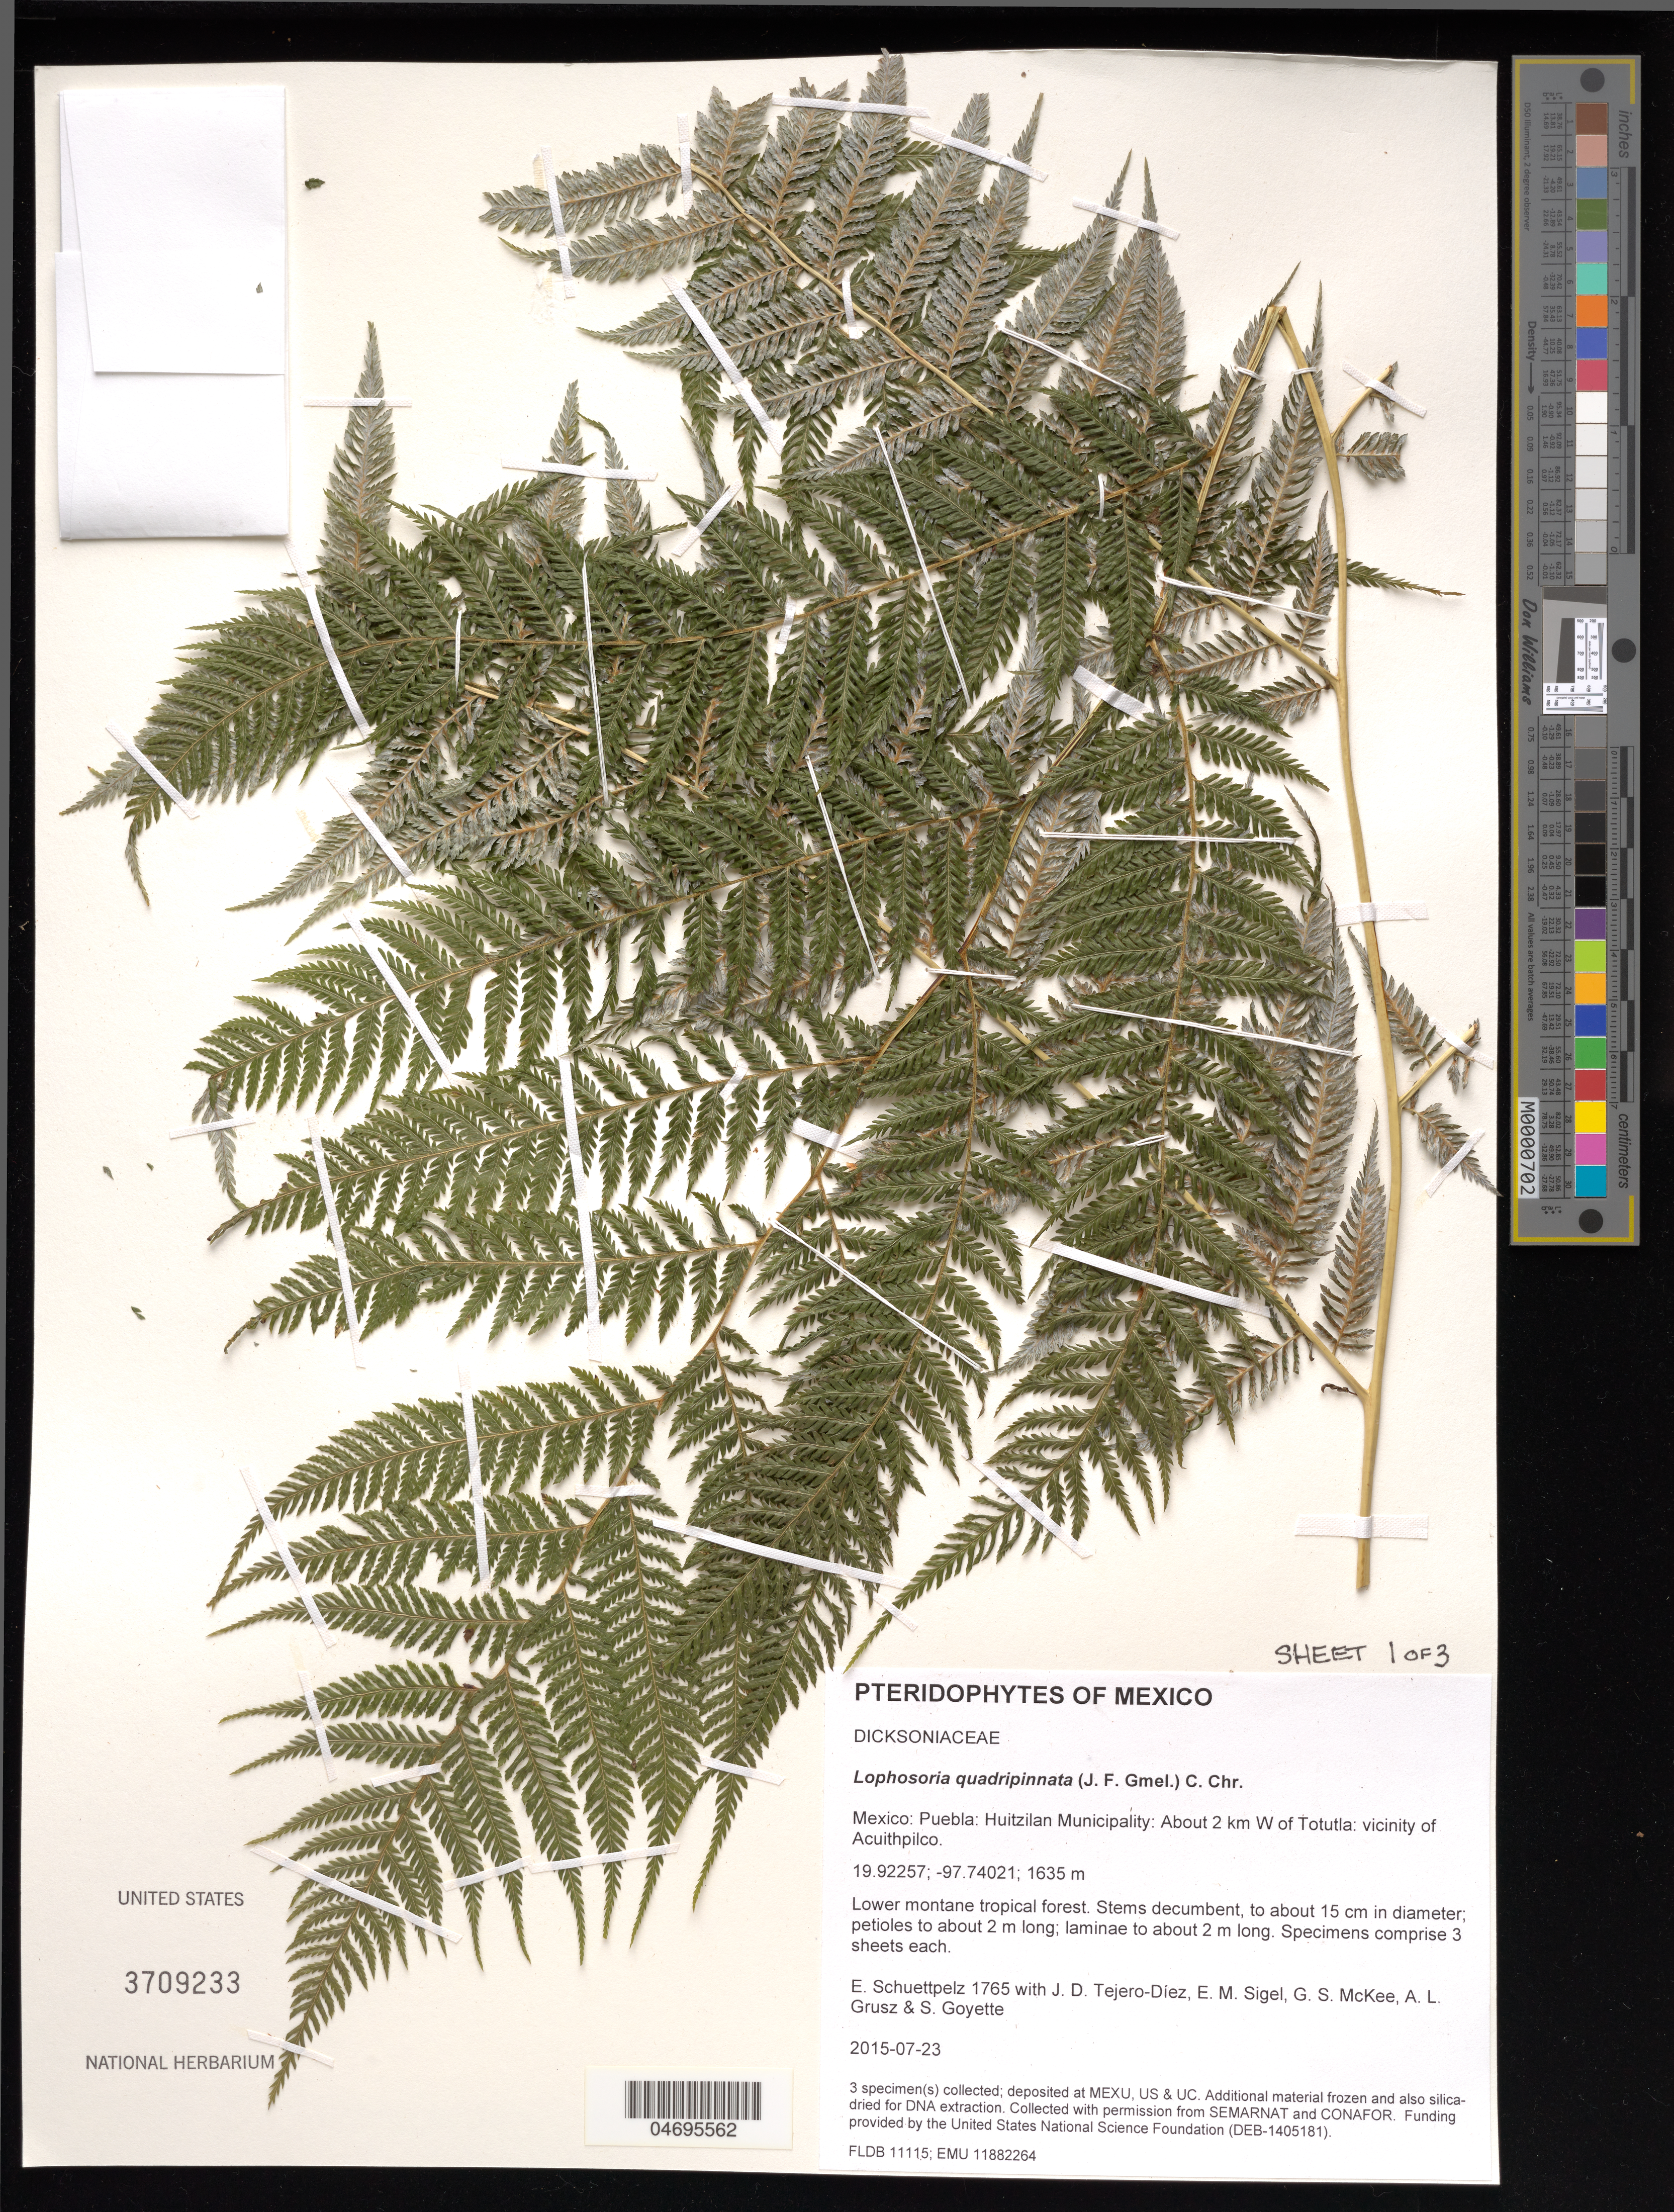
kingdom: Plantae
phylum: Tracheophyta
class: Polypodiopsida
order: Cyatheales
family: Dicksoniaceae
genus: Lophosoria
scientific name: Lophosoria quadripinnata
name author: (J.F. Gmel.) C. Chr.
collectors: E. Schuettpelz, D. Tejero-Díez, E. M. Sigel, G. S. McKee & A. Grusz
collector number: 1765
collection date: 2015-07-23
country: Mexico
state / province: Puebla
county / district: Huitzilan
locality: About 2 km W of Totutla: vicinity of Acuithpilco.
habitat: Lower montane tropical forest.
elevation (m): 1635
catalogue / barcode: US 3709233